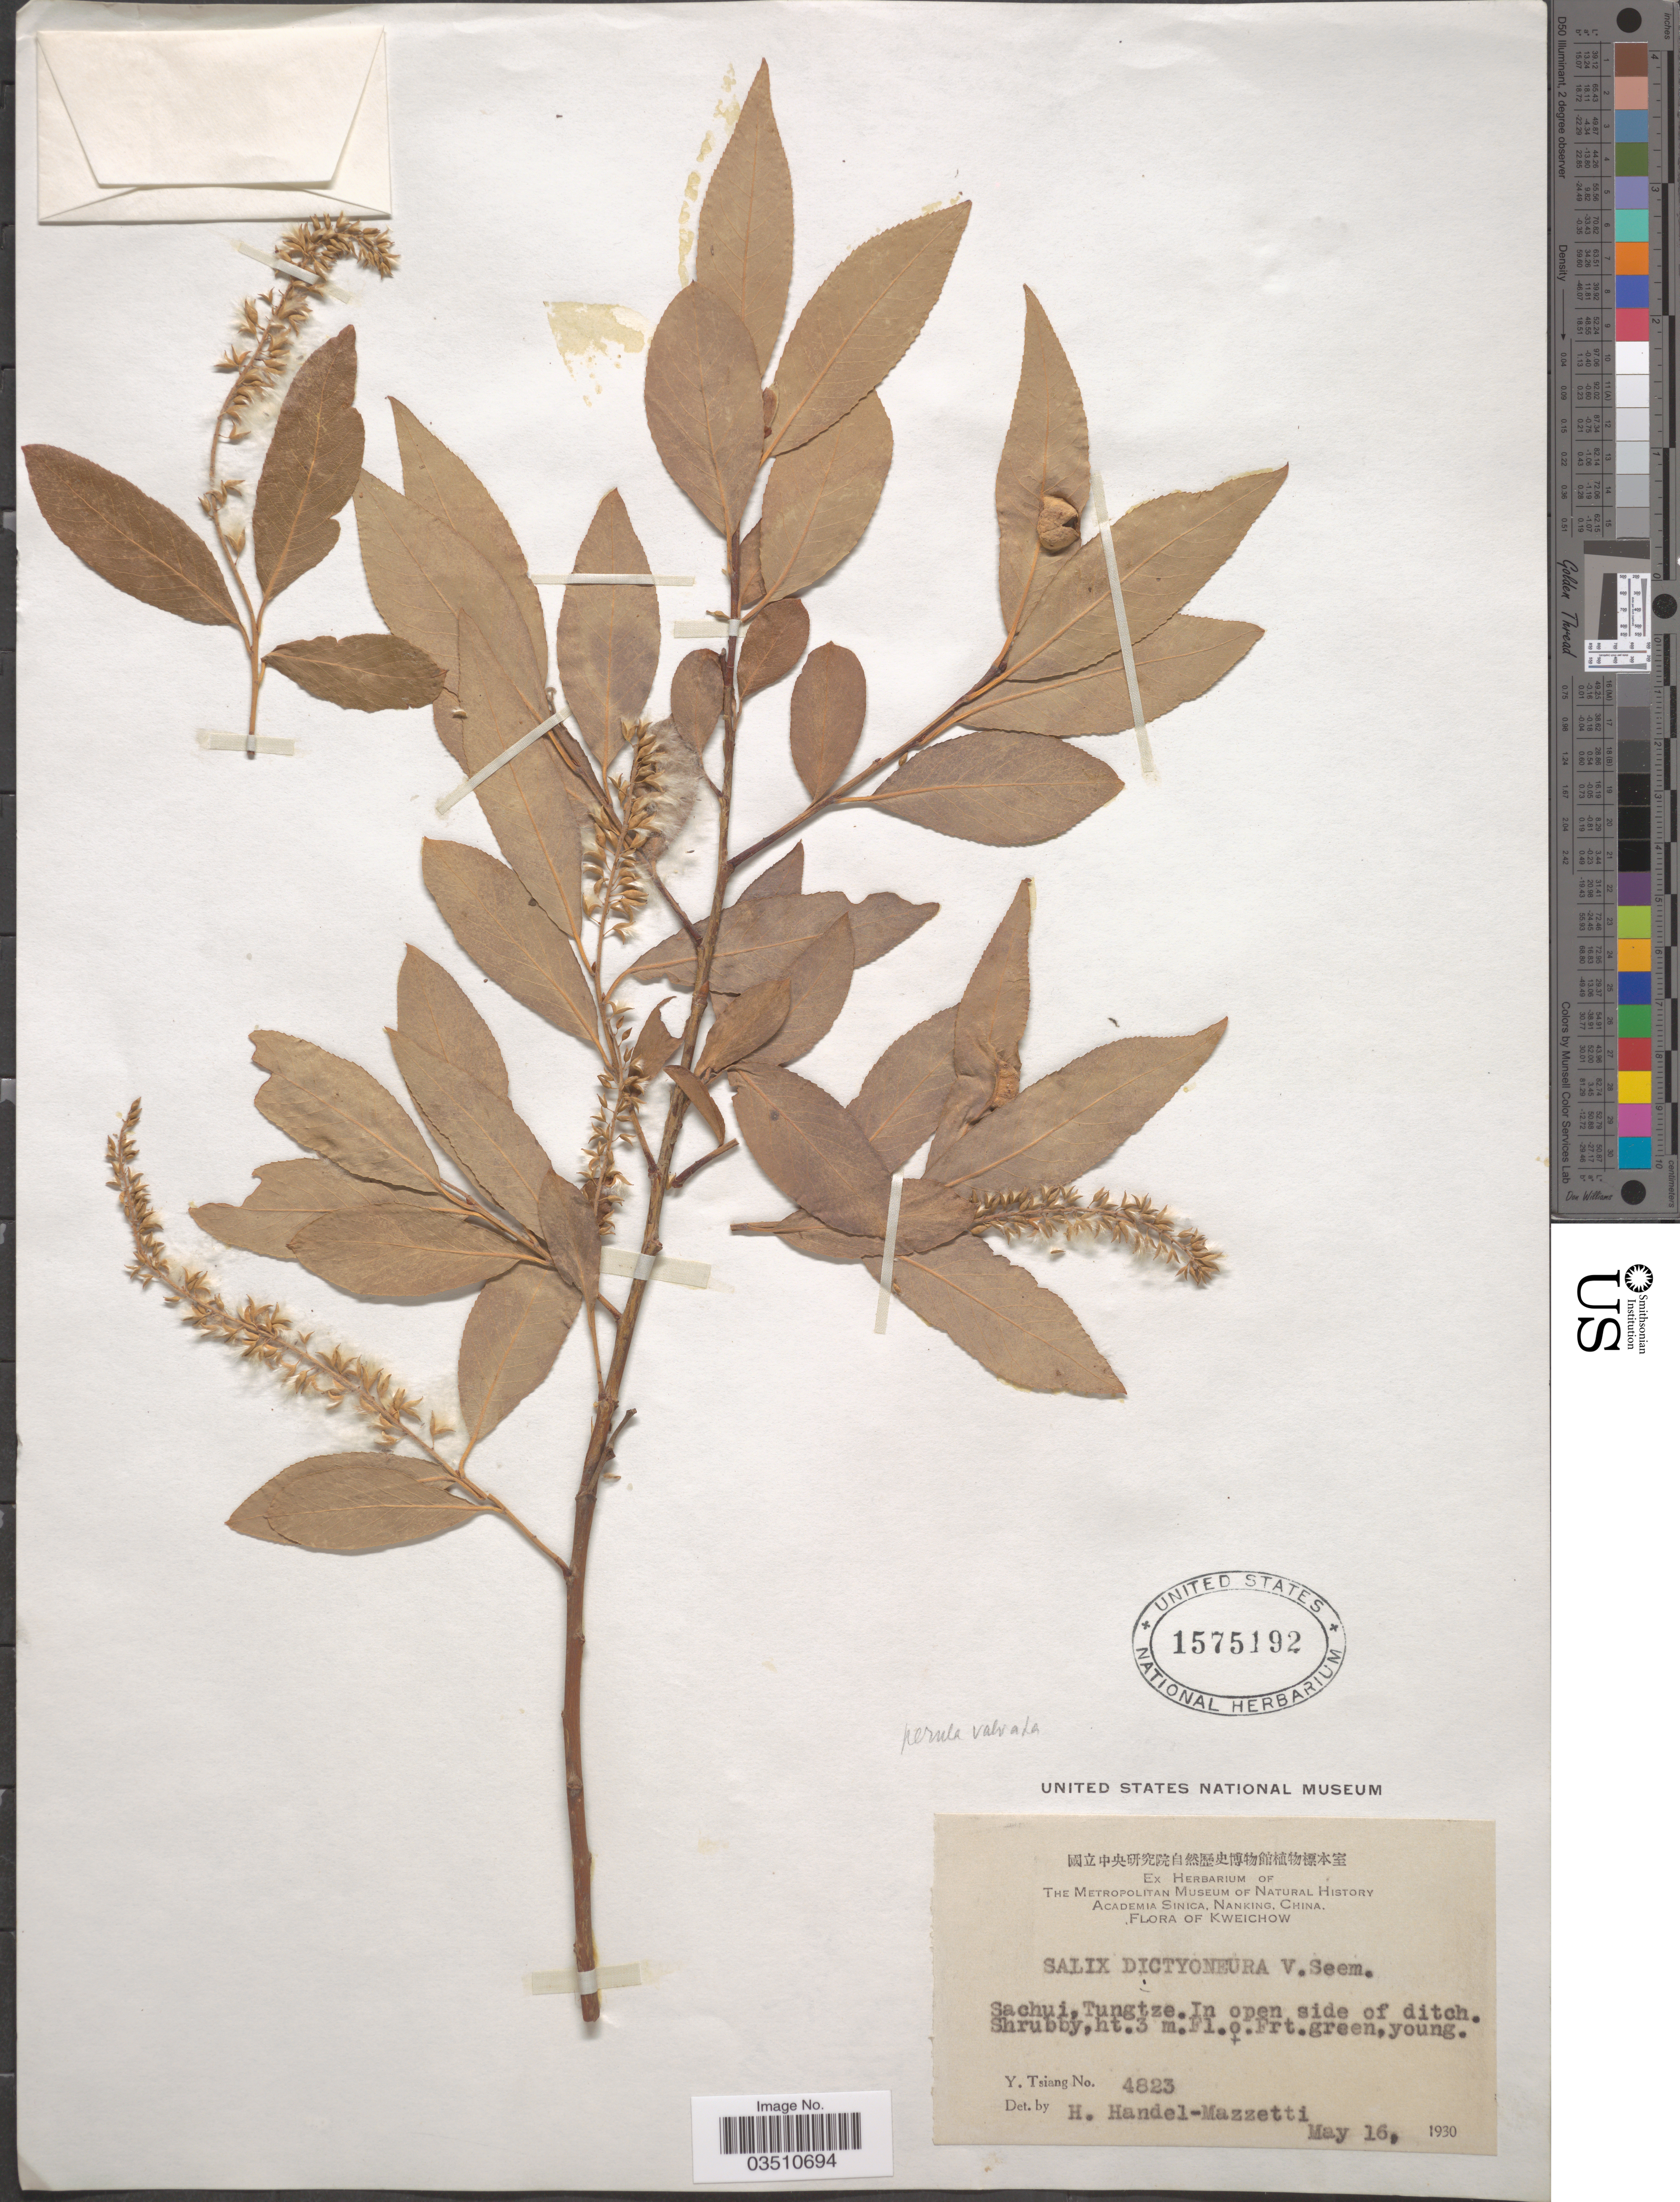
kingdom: Plantae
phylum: Tracheophyta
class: Magnoliopsida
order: Malpighiales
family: Salicaceae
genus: Salix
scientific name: Salix dictyoneura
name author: Seemen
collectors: Y. Tsiang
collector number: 4823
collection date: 1930-05-16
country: China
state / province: Guizhou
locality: Kweichow. Sachui, Tungtze.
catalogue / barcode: US 1575192